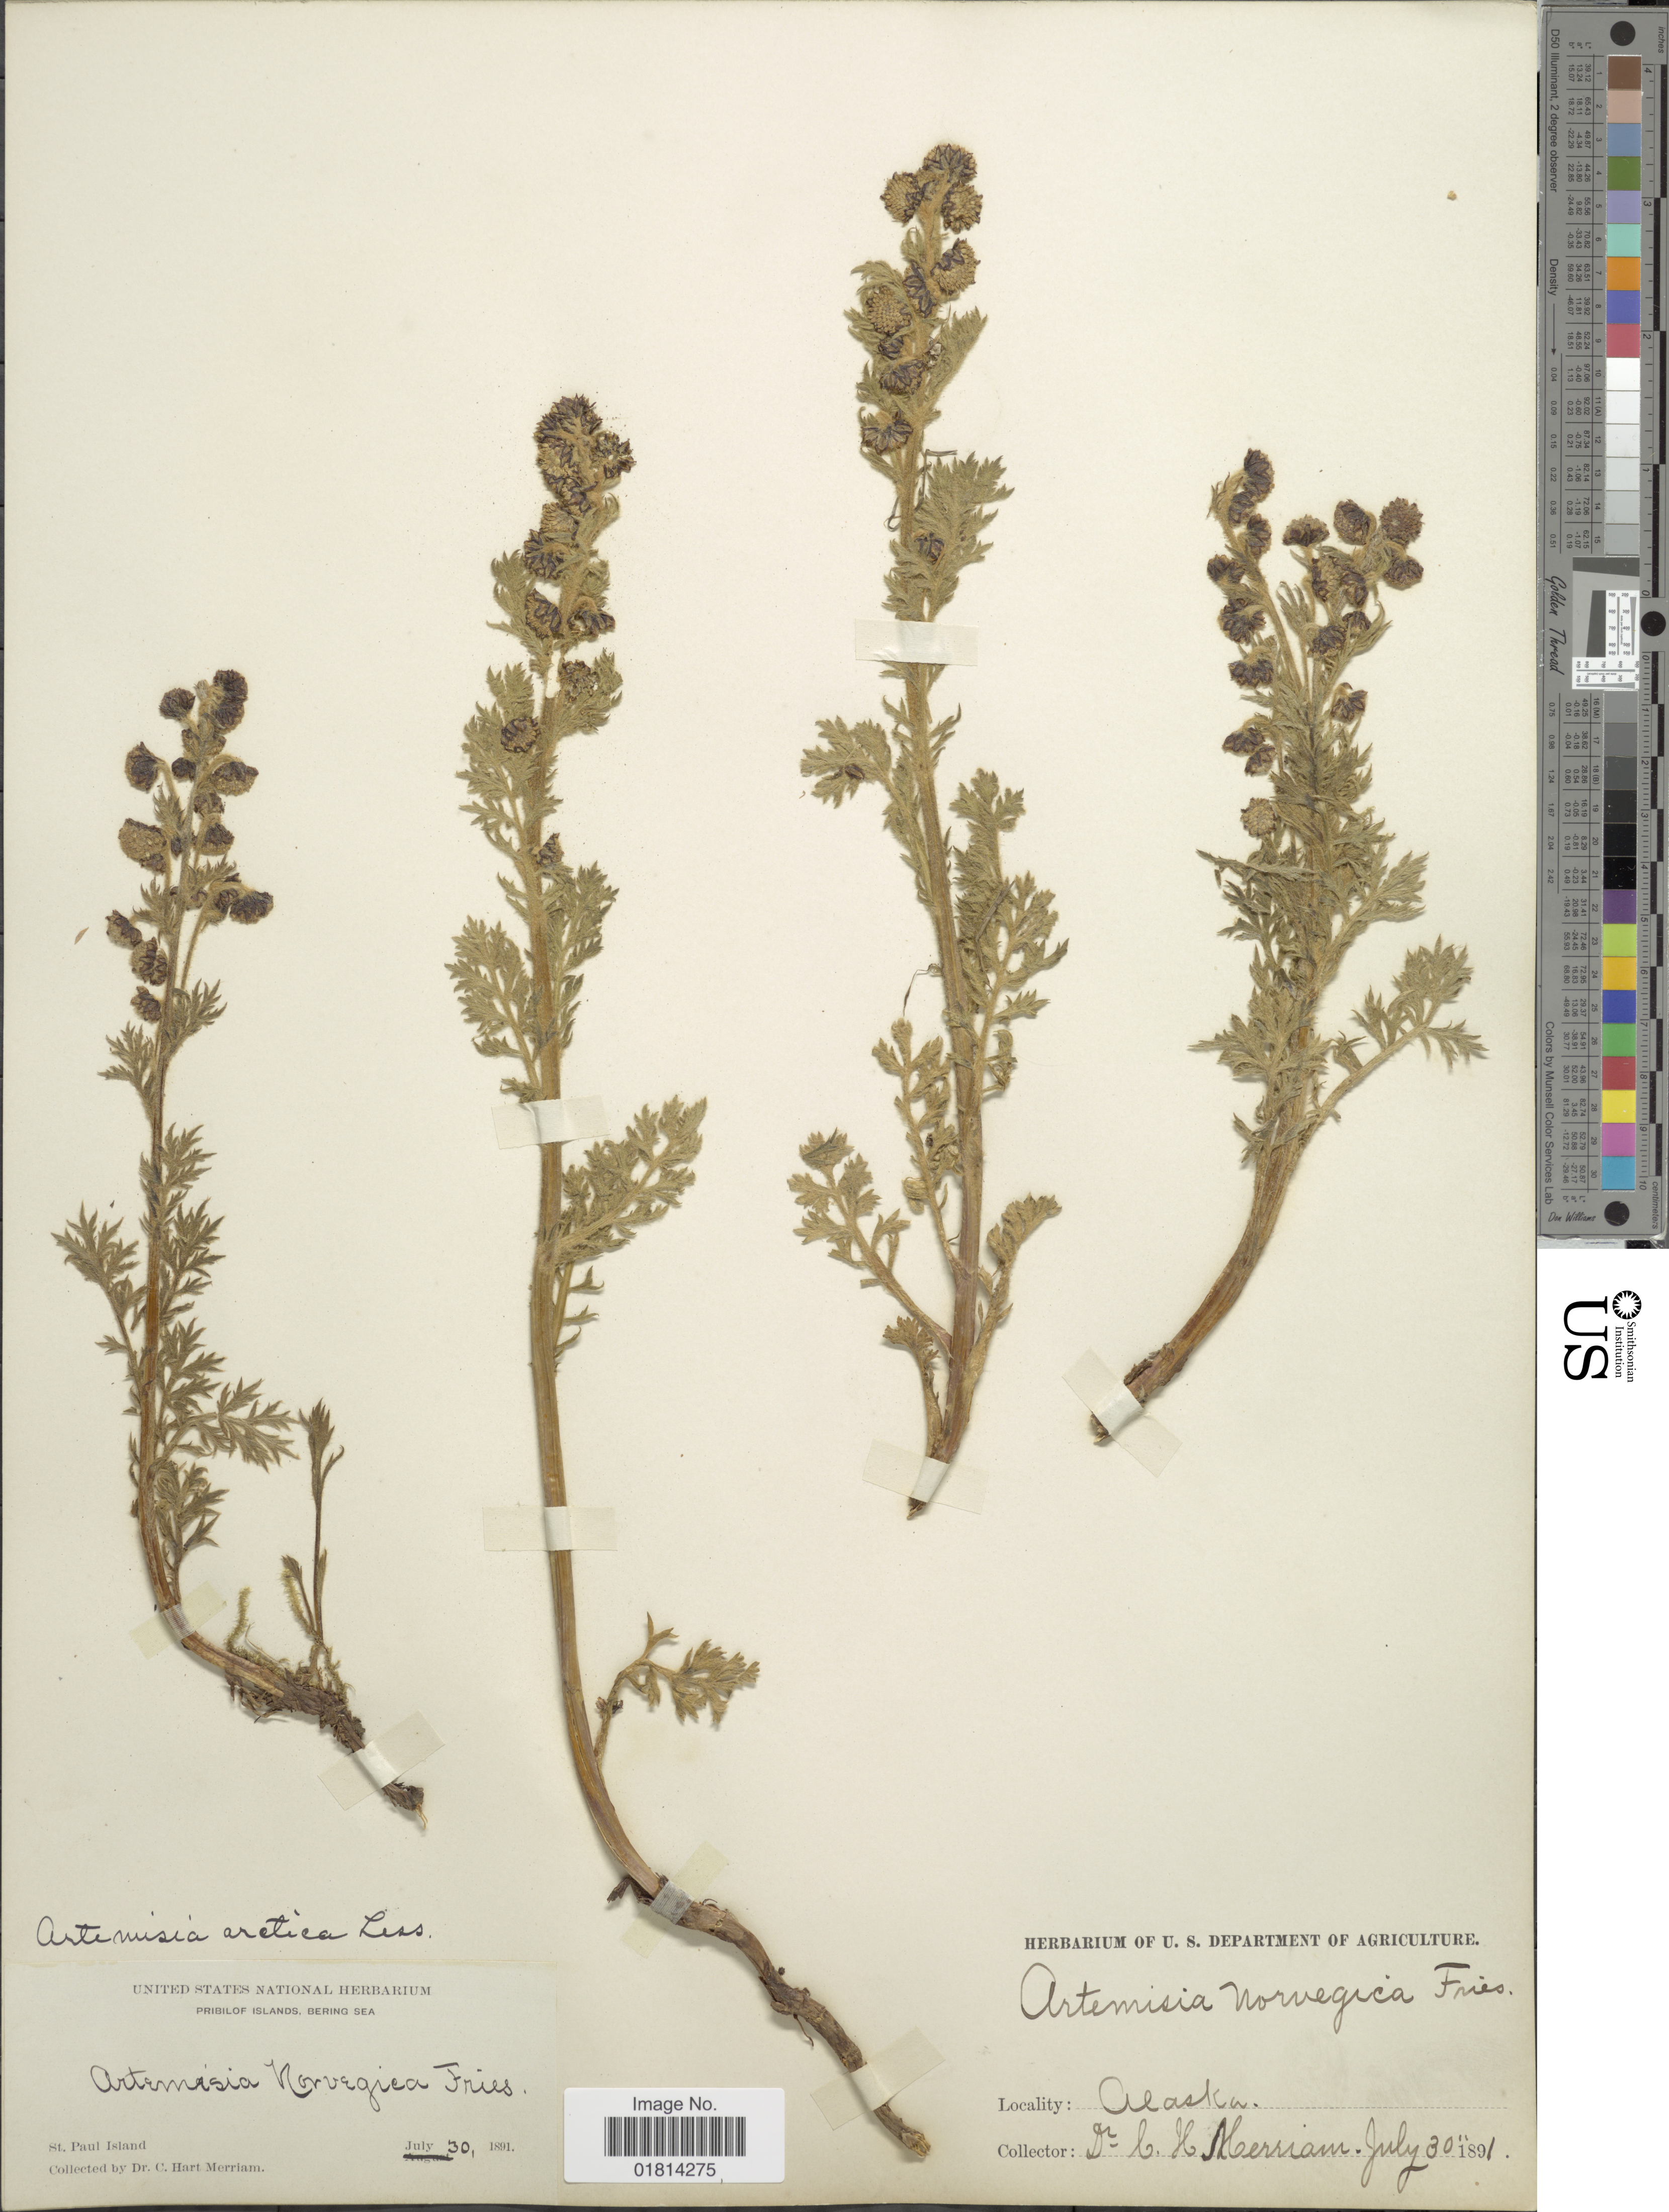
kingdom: Plantae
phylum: Tracheophyta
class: Magnoliopsida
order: Asterales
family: Asteraceae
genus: Artemisia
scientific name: Artemisia arctica var. beringensis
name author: Hultén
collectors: C. Merriam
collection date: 1891-07-30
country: United States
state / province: Alaska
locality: Pribilof Islands, Berign Sea.